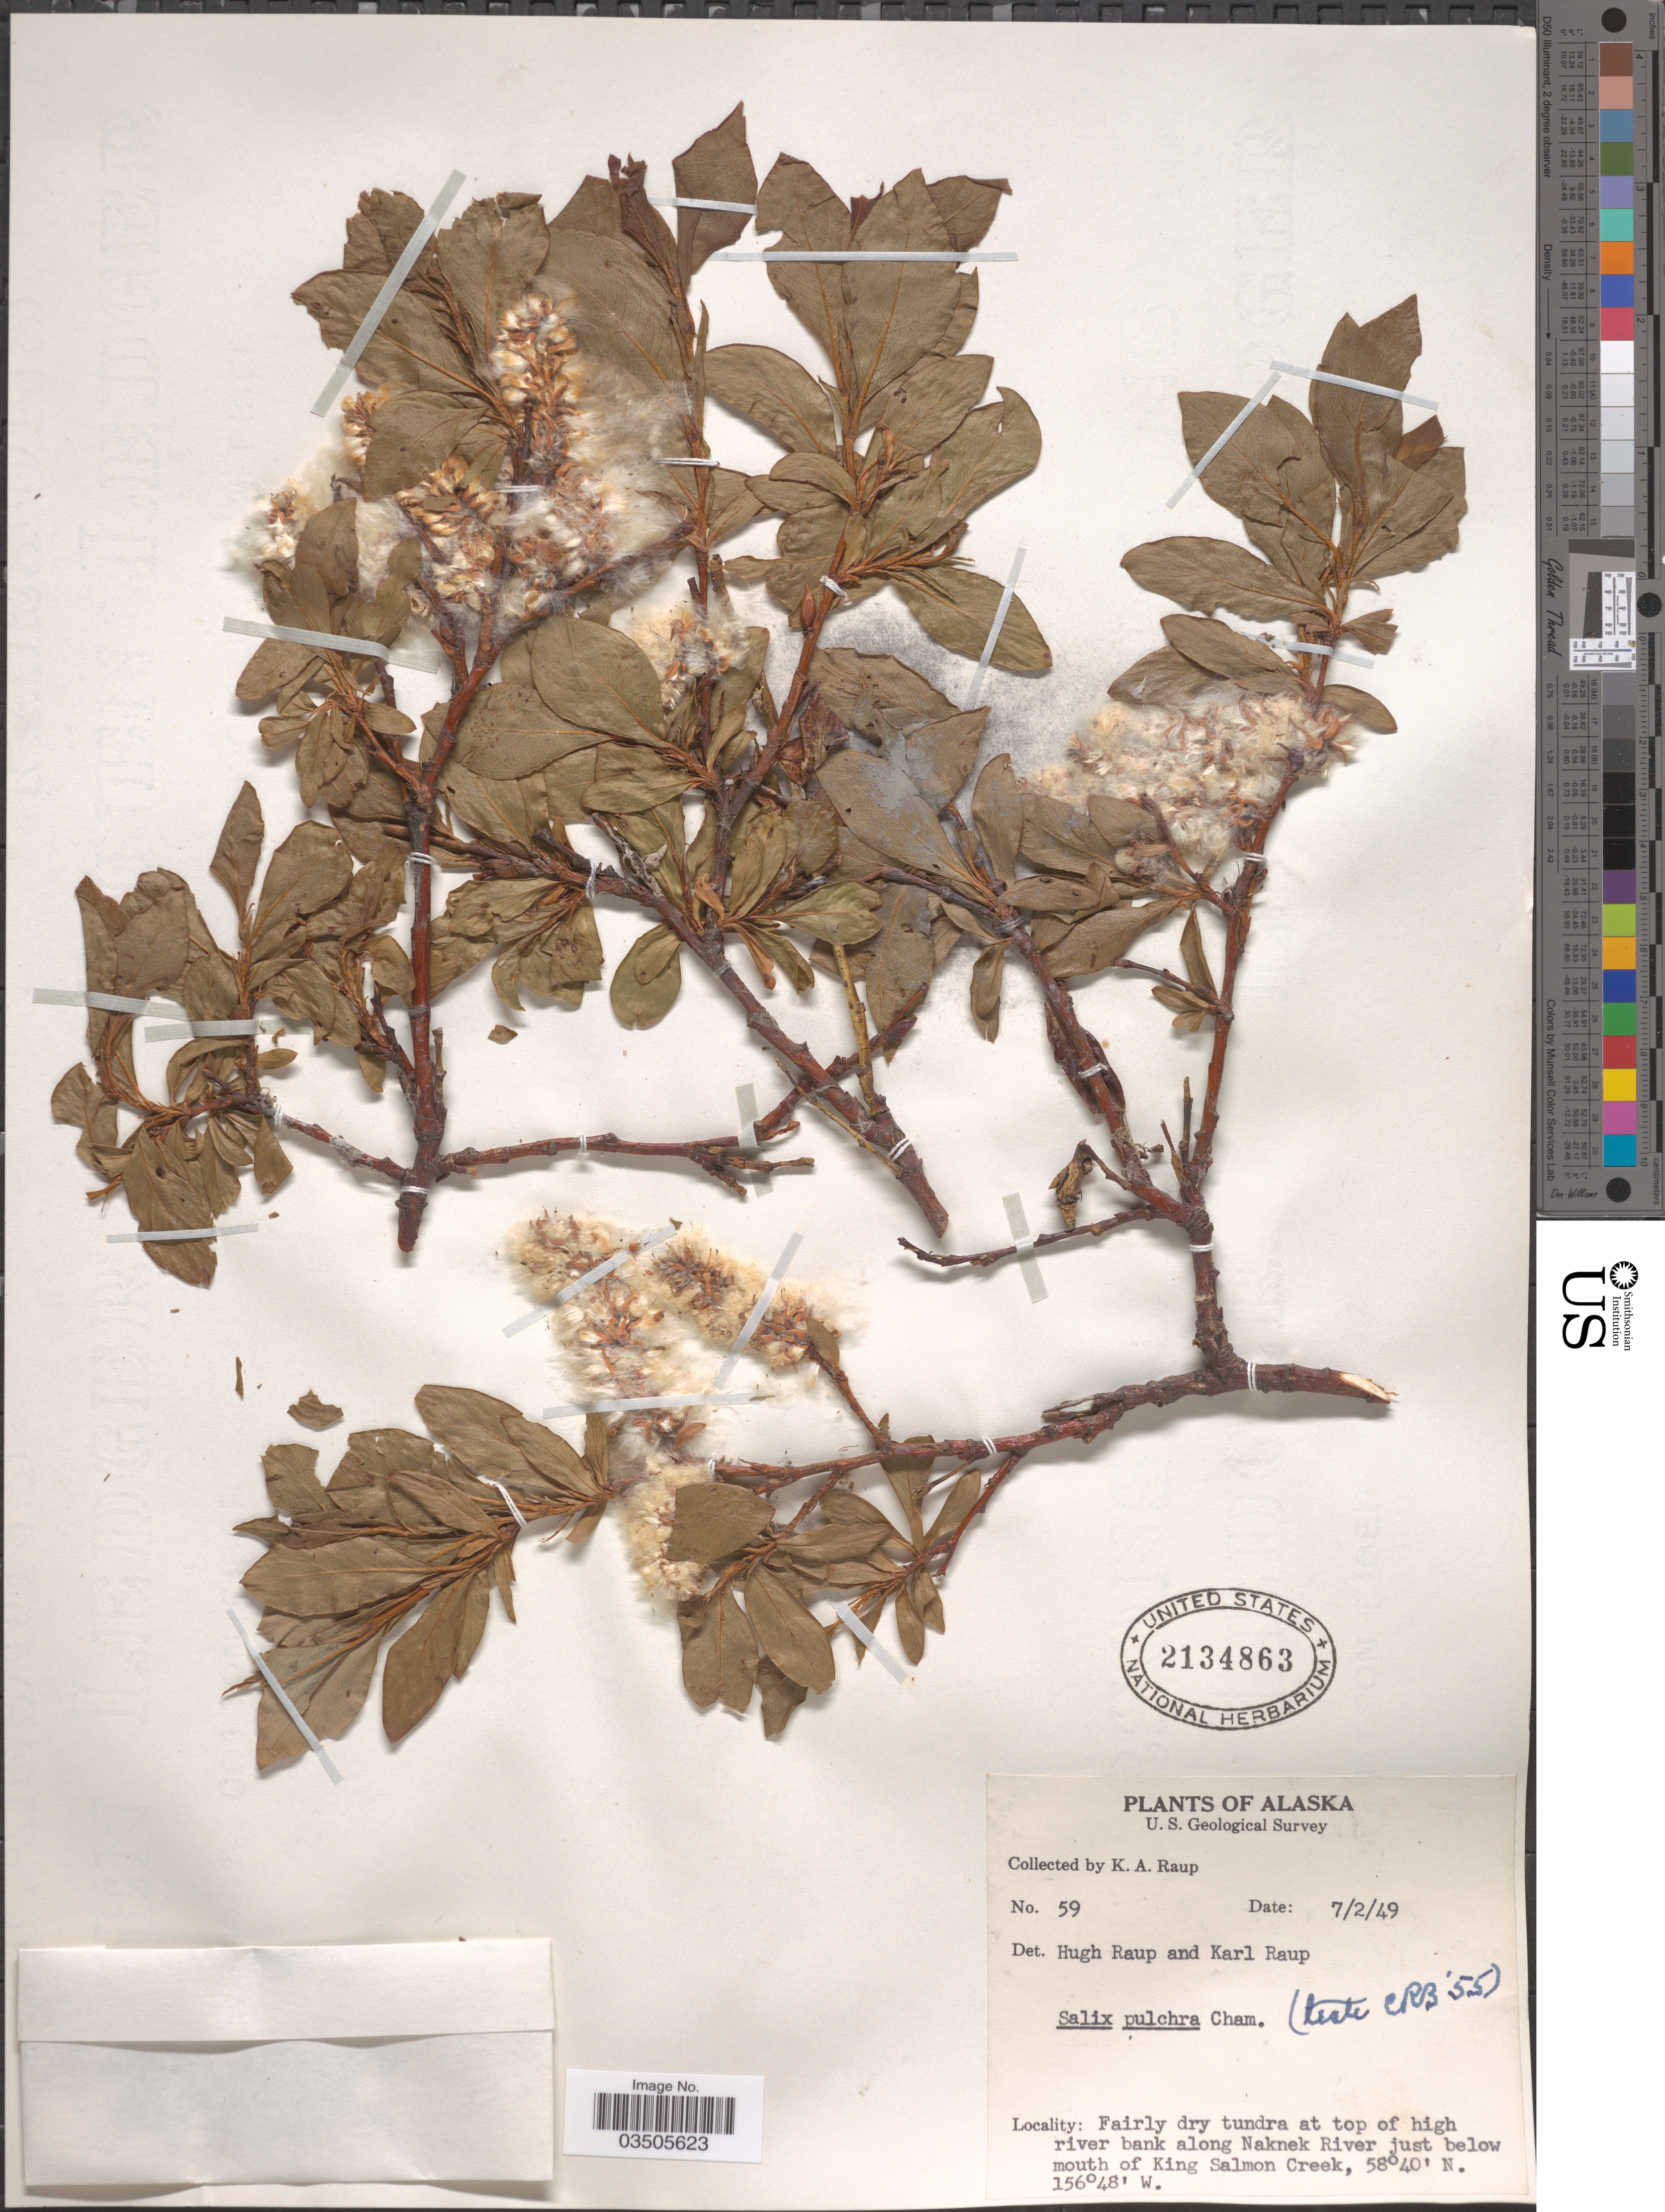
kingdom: Plantae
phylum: Tracheophyta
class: Magnoliopsida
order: Malpighiales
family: Salicaceae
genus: Salix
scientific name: Salix pulchra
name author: Cham.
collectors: K. Raup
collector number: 59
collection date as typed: Transcribed d/m/y: 2/7/49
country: United States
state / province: Alaska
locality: At top of high river bank along Naknek River just below mouth of King Salmon Creek.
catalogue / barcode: US 2134863